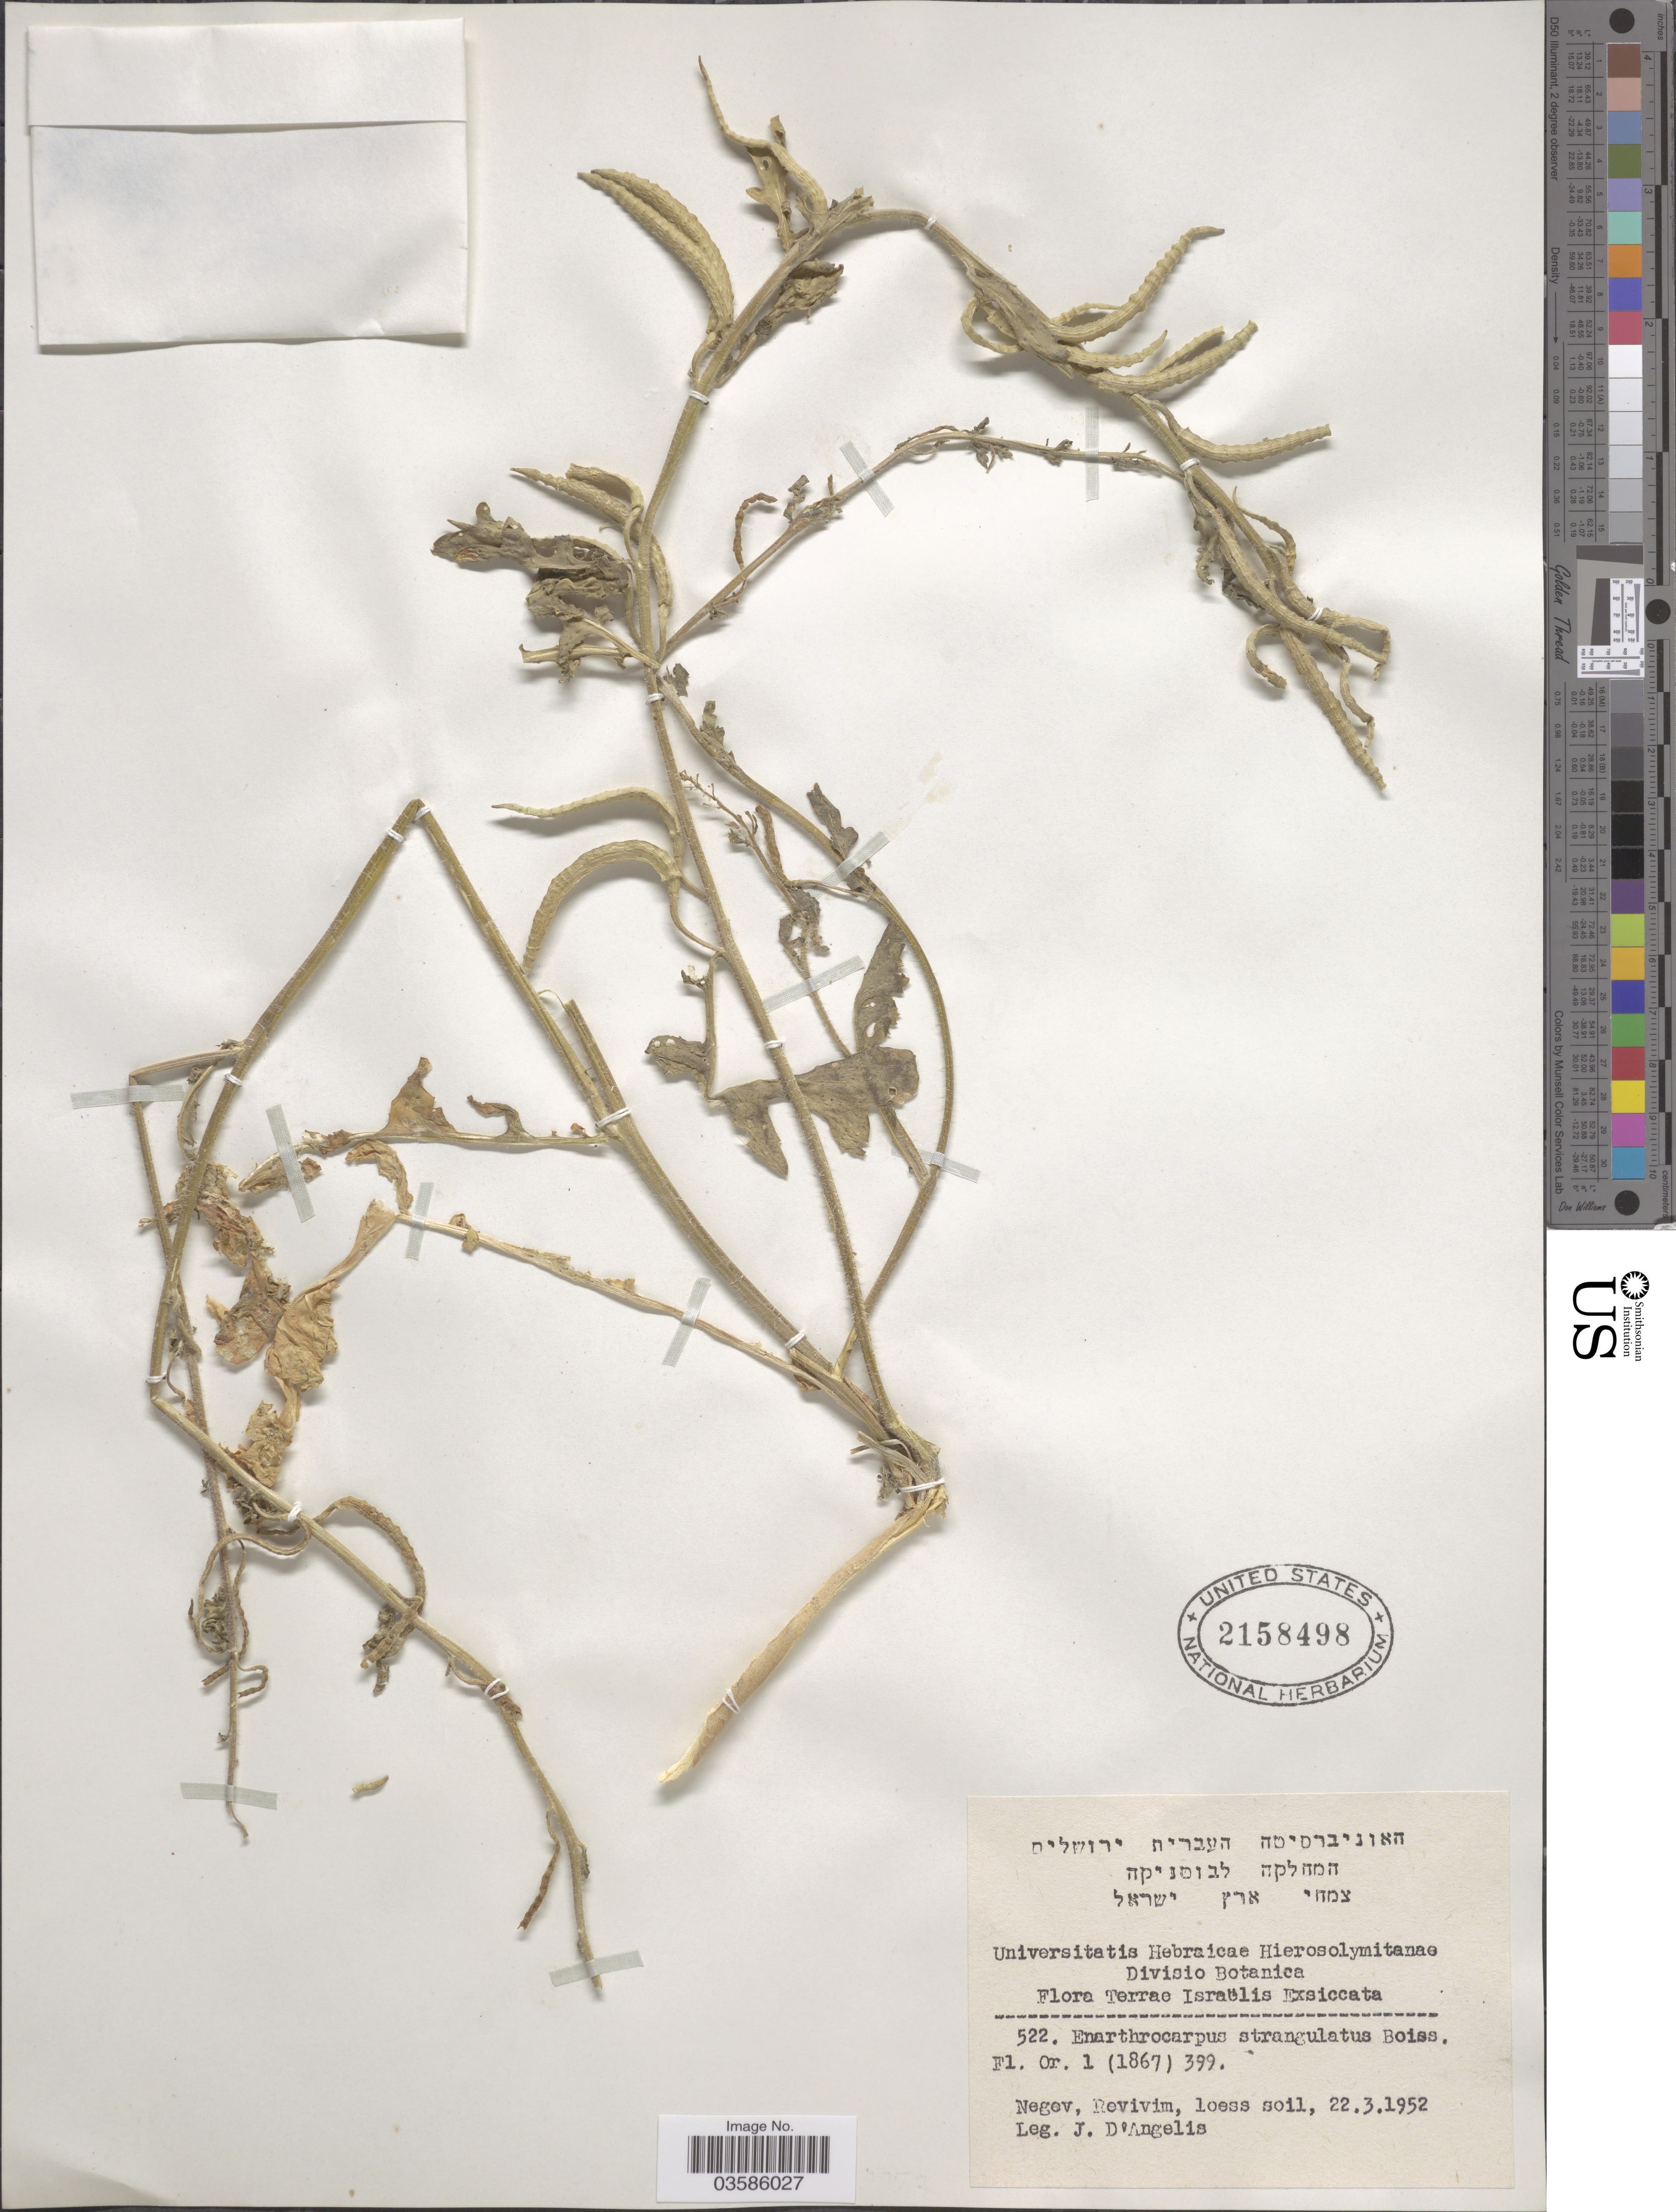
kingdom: Plantae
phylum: Tracheophyta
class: Magnoliopsida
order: Brassicales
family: Brassicaceae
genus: Enarthrocarpus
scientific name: Enarthrocarpus strangulatus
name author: Boiss.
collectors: J. D'angelis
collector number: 522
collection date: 1952-03-22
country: Israel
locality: Terræ Israëlis. Negev, Revivim, loess soil.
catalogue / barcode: US 2158498